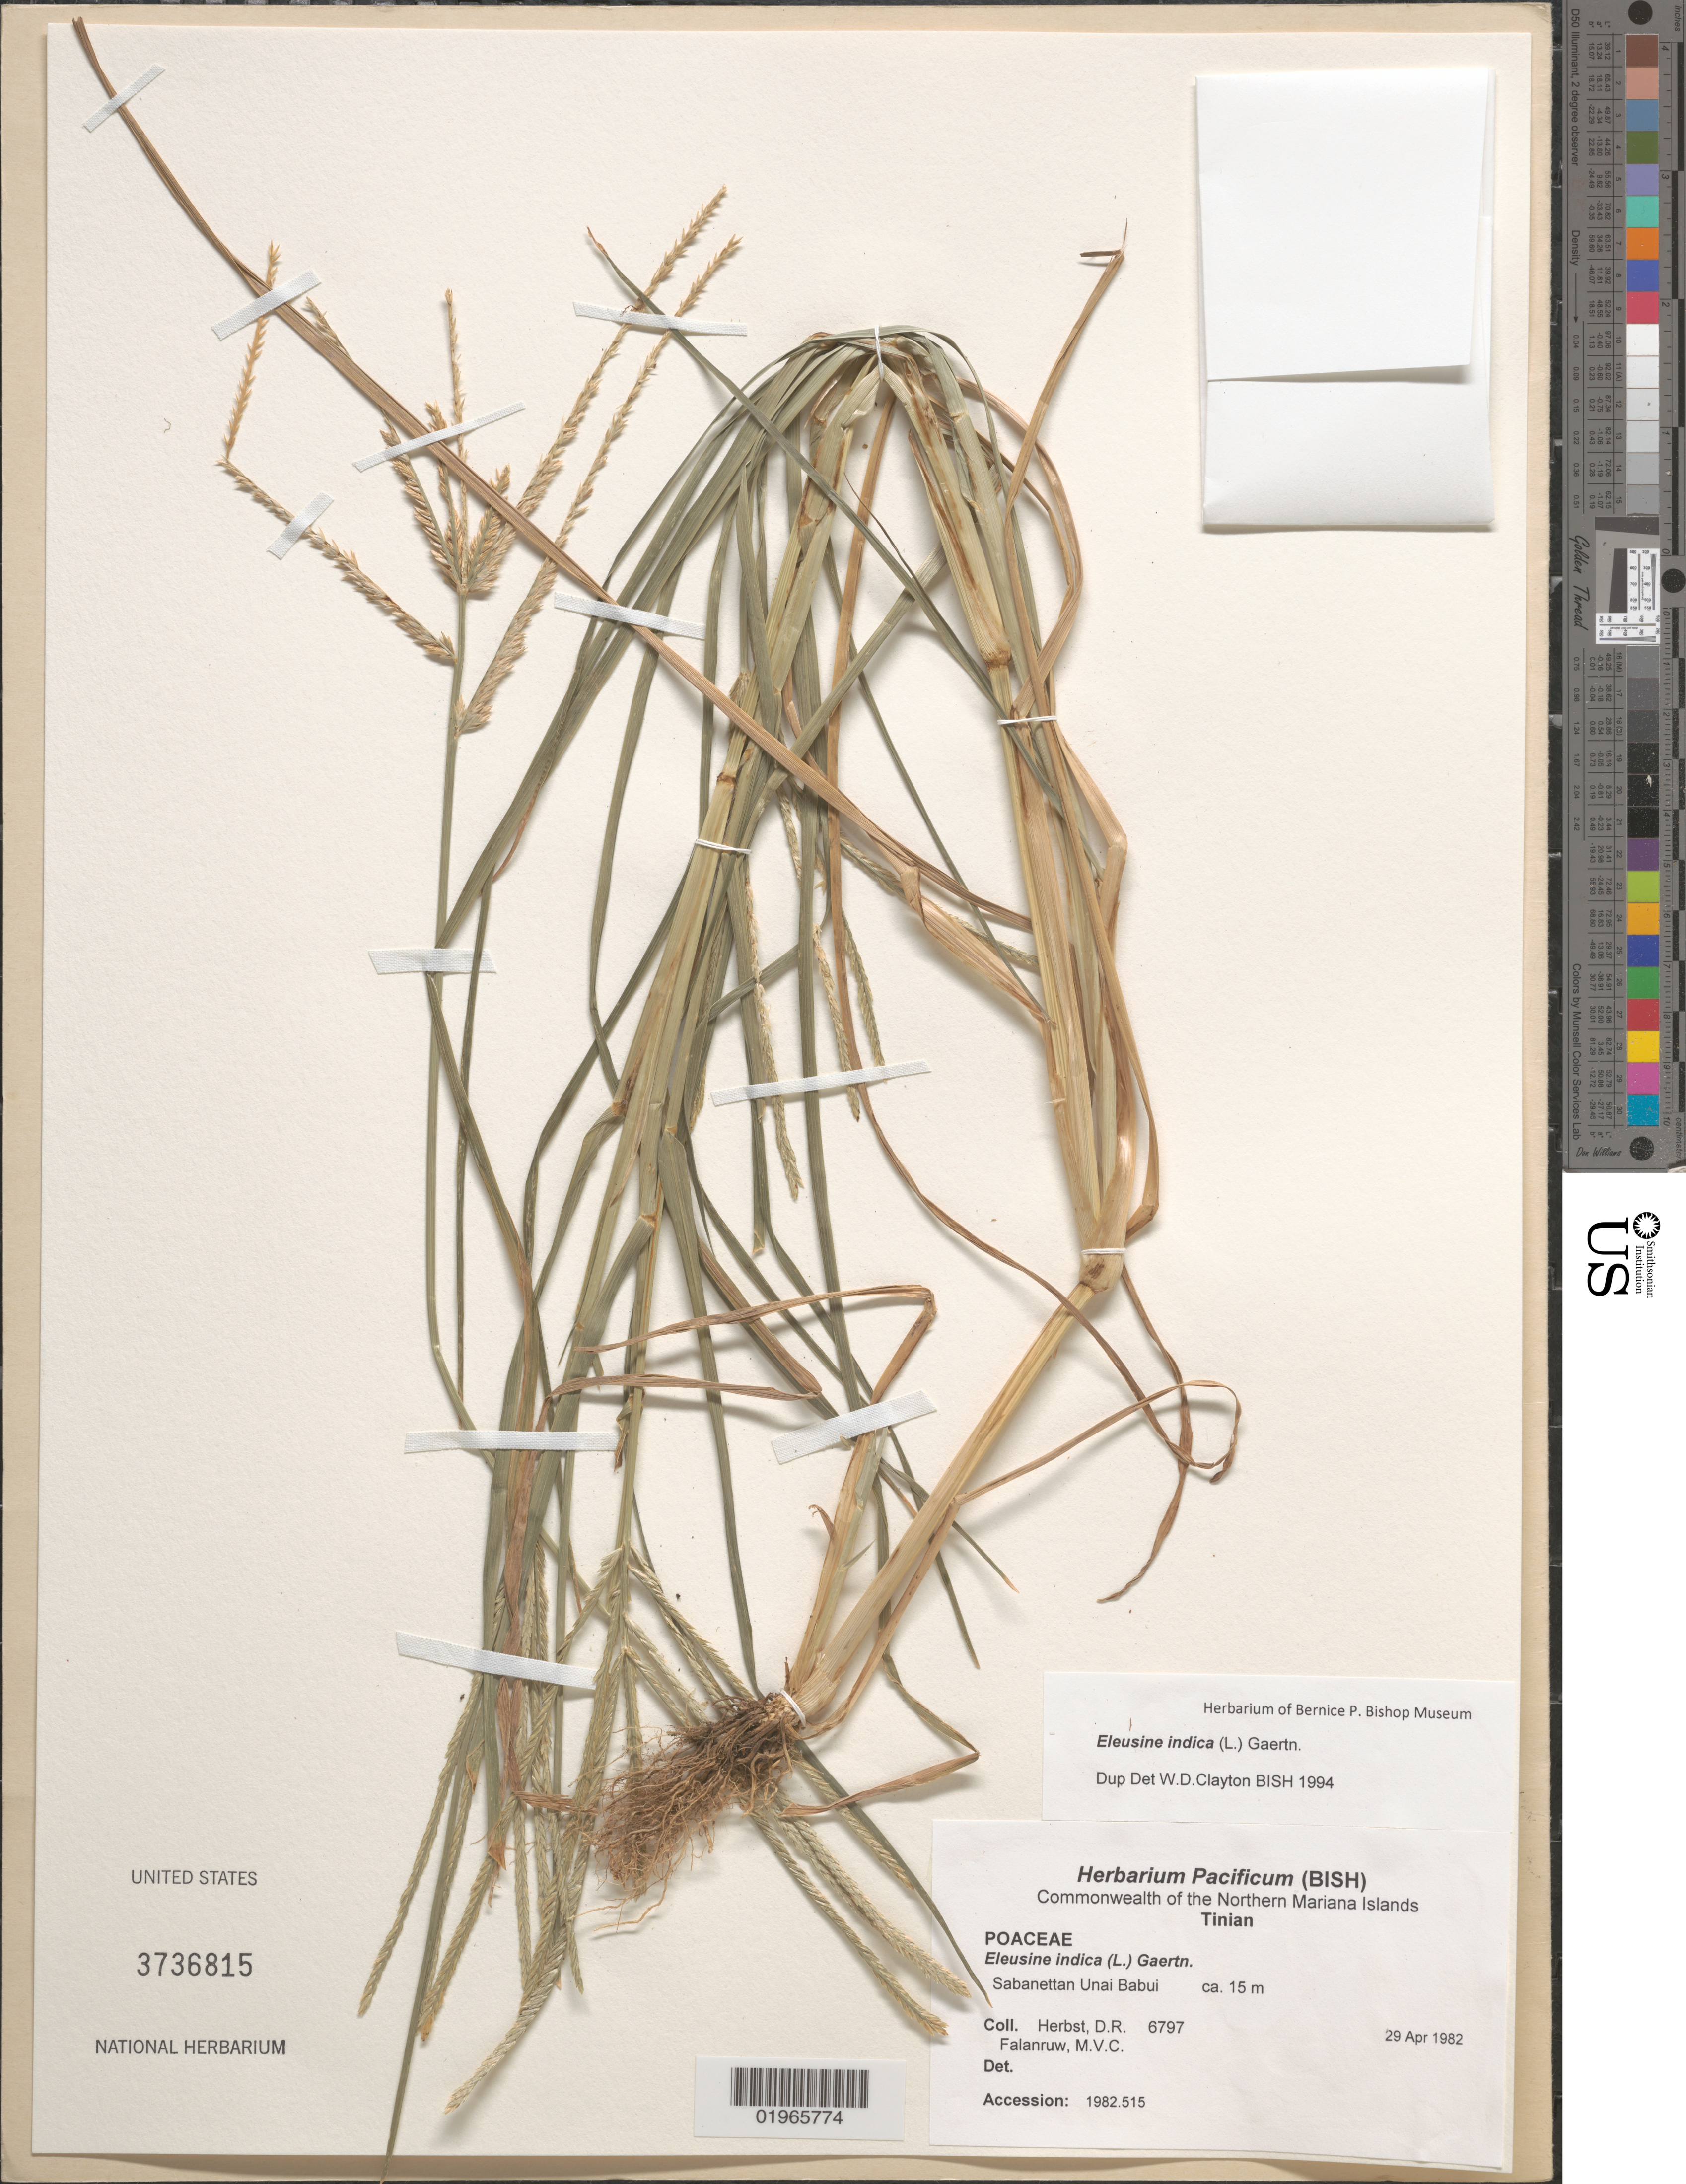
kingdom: Plantae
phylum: Tracheophyta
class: Liliopsida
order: Poales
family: Poaceae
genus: Eleusine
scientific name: Eleusine indica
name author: (L.) Gaertn.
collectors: D. Herbst & M. V. Falanruw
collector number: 6797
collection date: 1982-04-29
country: Northern Mariana Islands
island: Tinian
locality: Tinian, CNMI. Sabanettan Unai Babui.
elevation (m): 15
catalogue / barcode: US 3736815